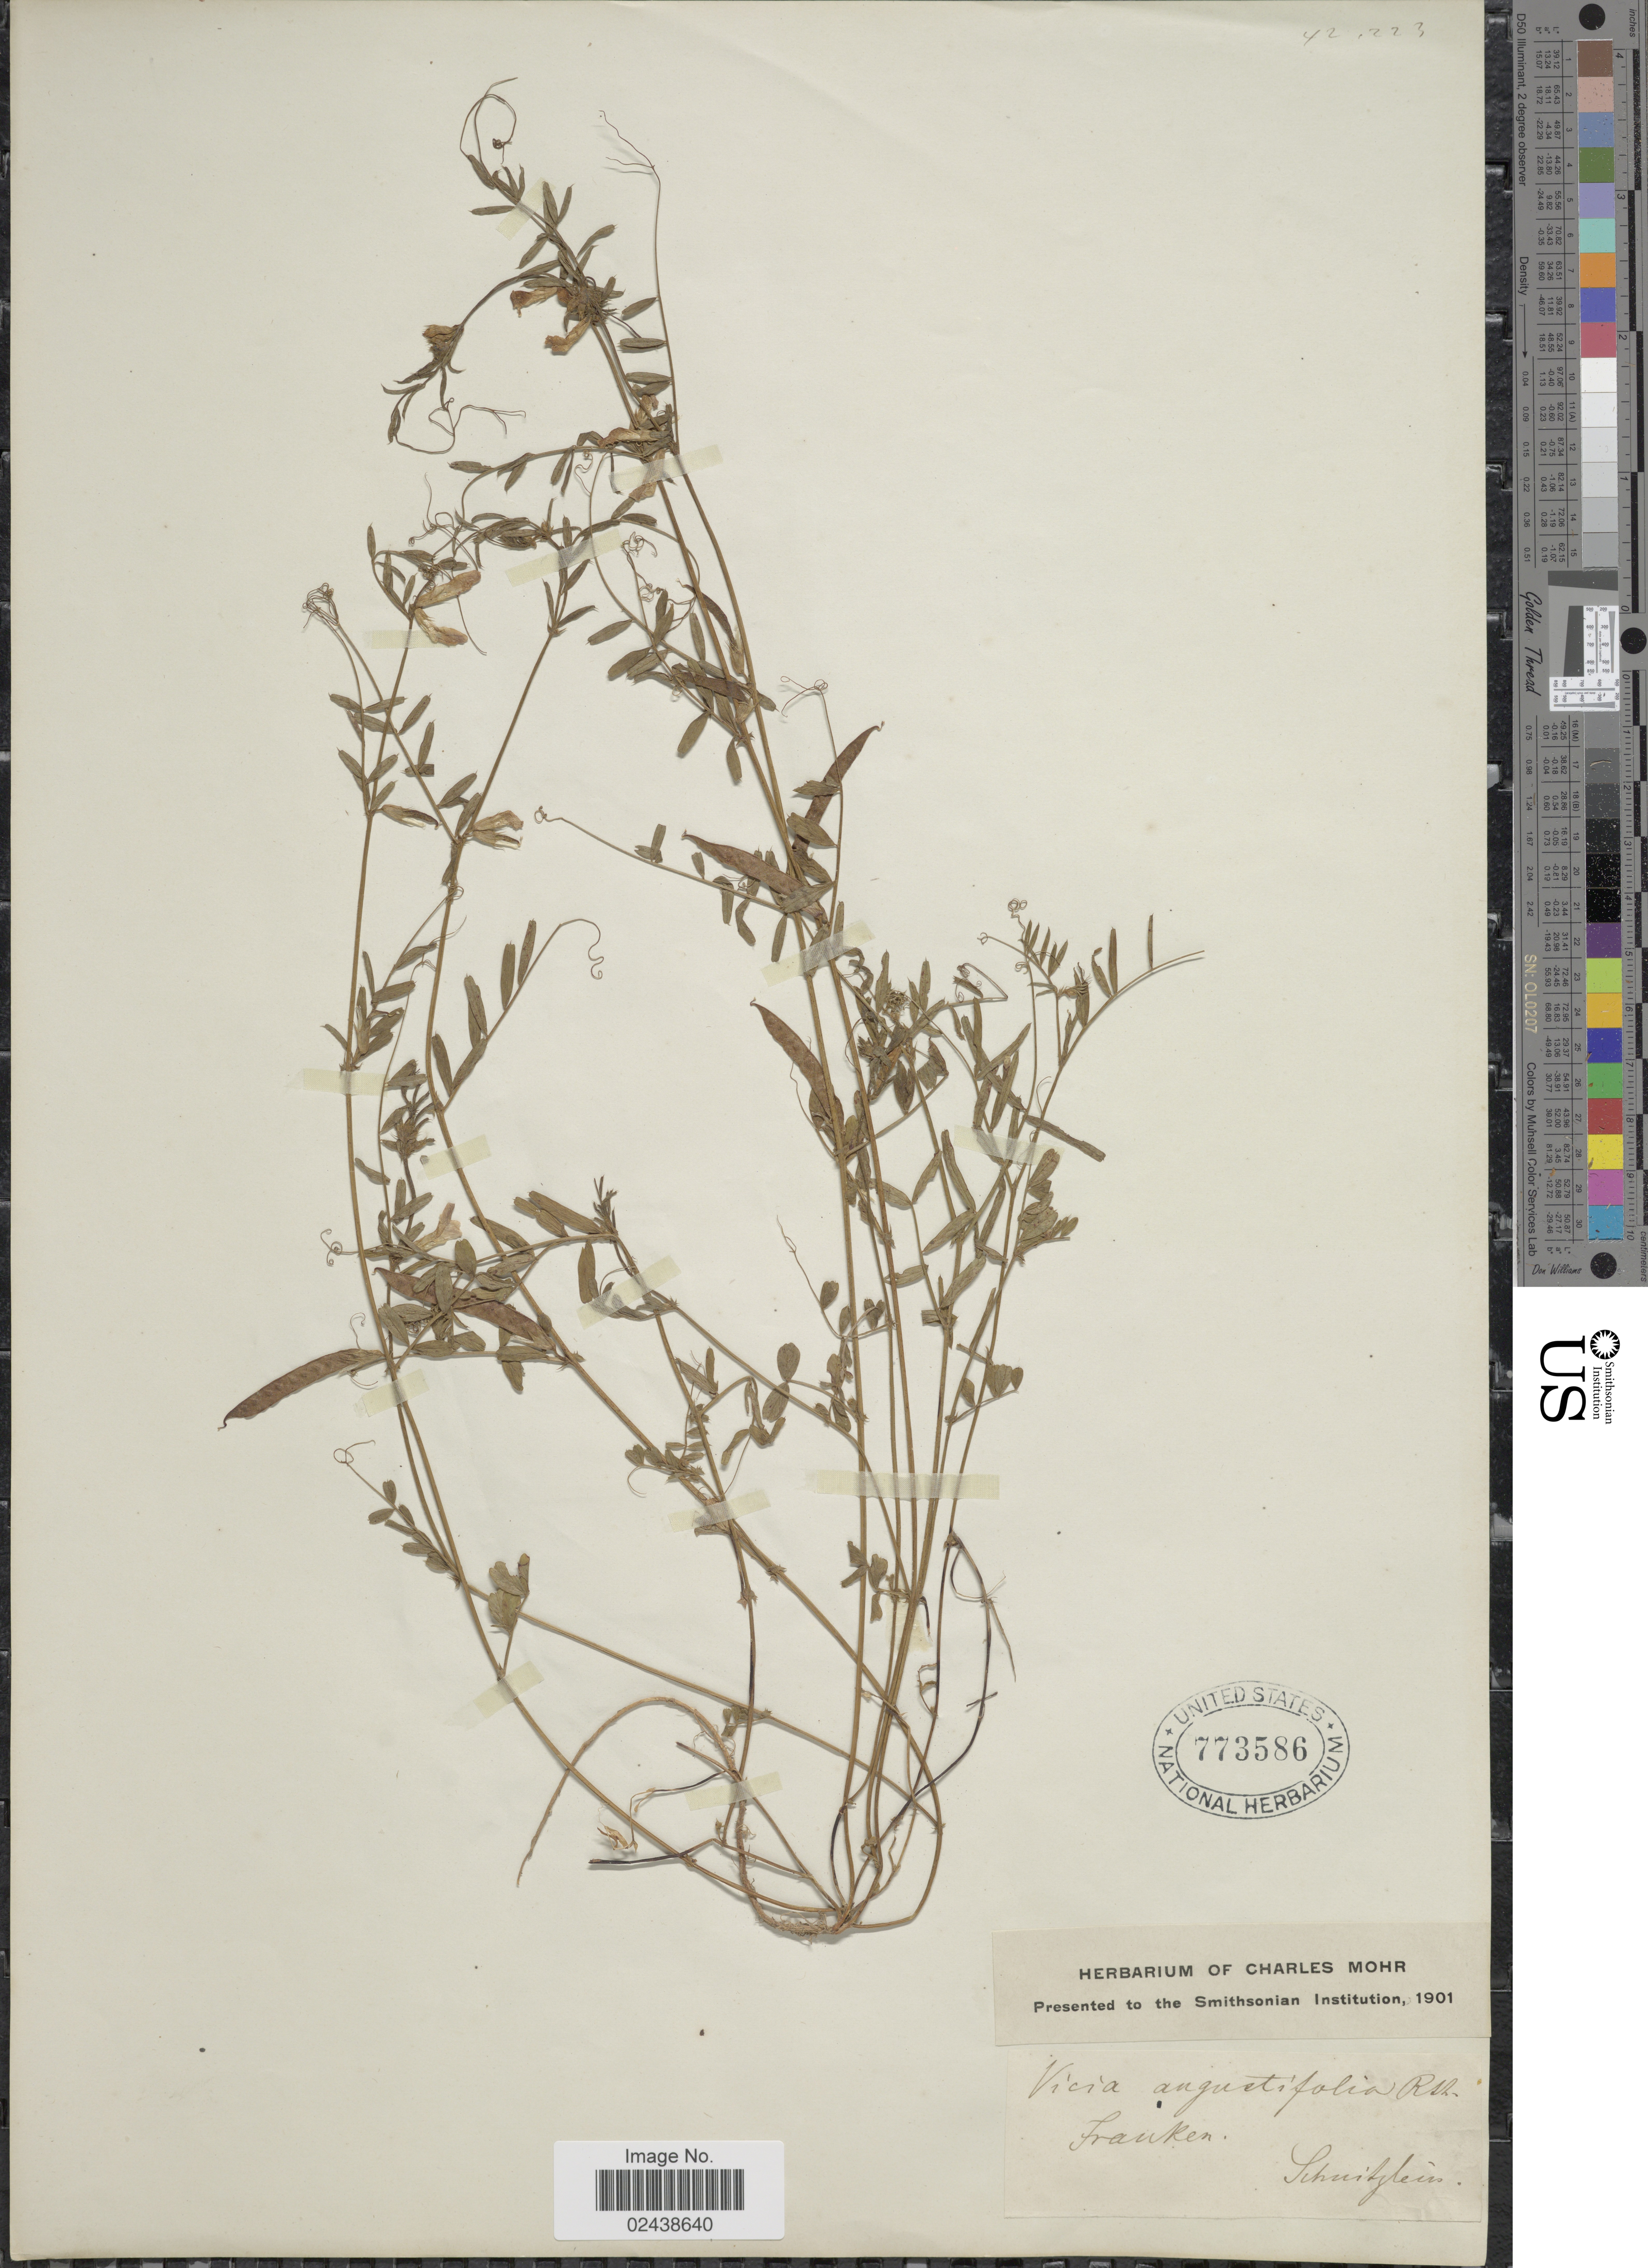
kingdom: Plantae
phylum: Tracheophyta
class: Magnoliopsida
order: Fabales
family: Fabaceae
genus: Vicia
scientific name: Vicia angustifolia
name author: L.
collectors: Schnitzlein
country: Germany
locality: Franken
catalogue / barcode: US 773586